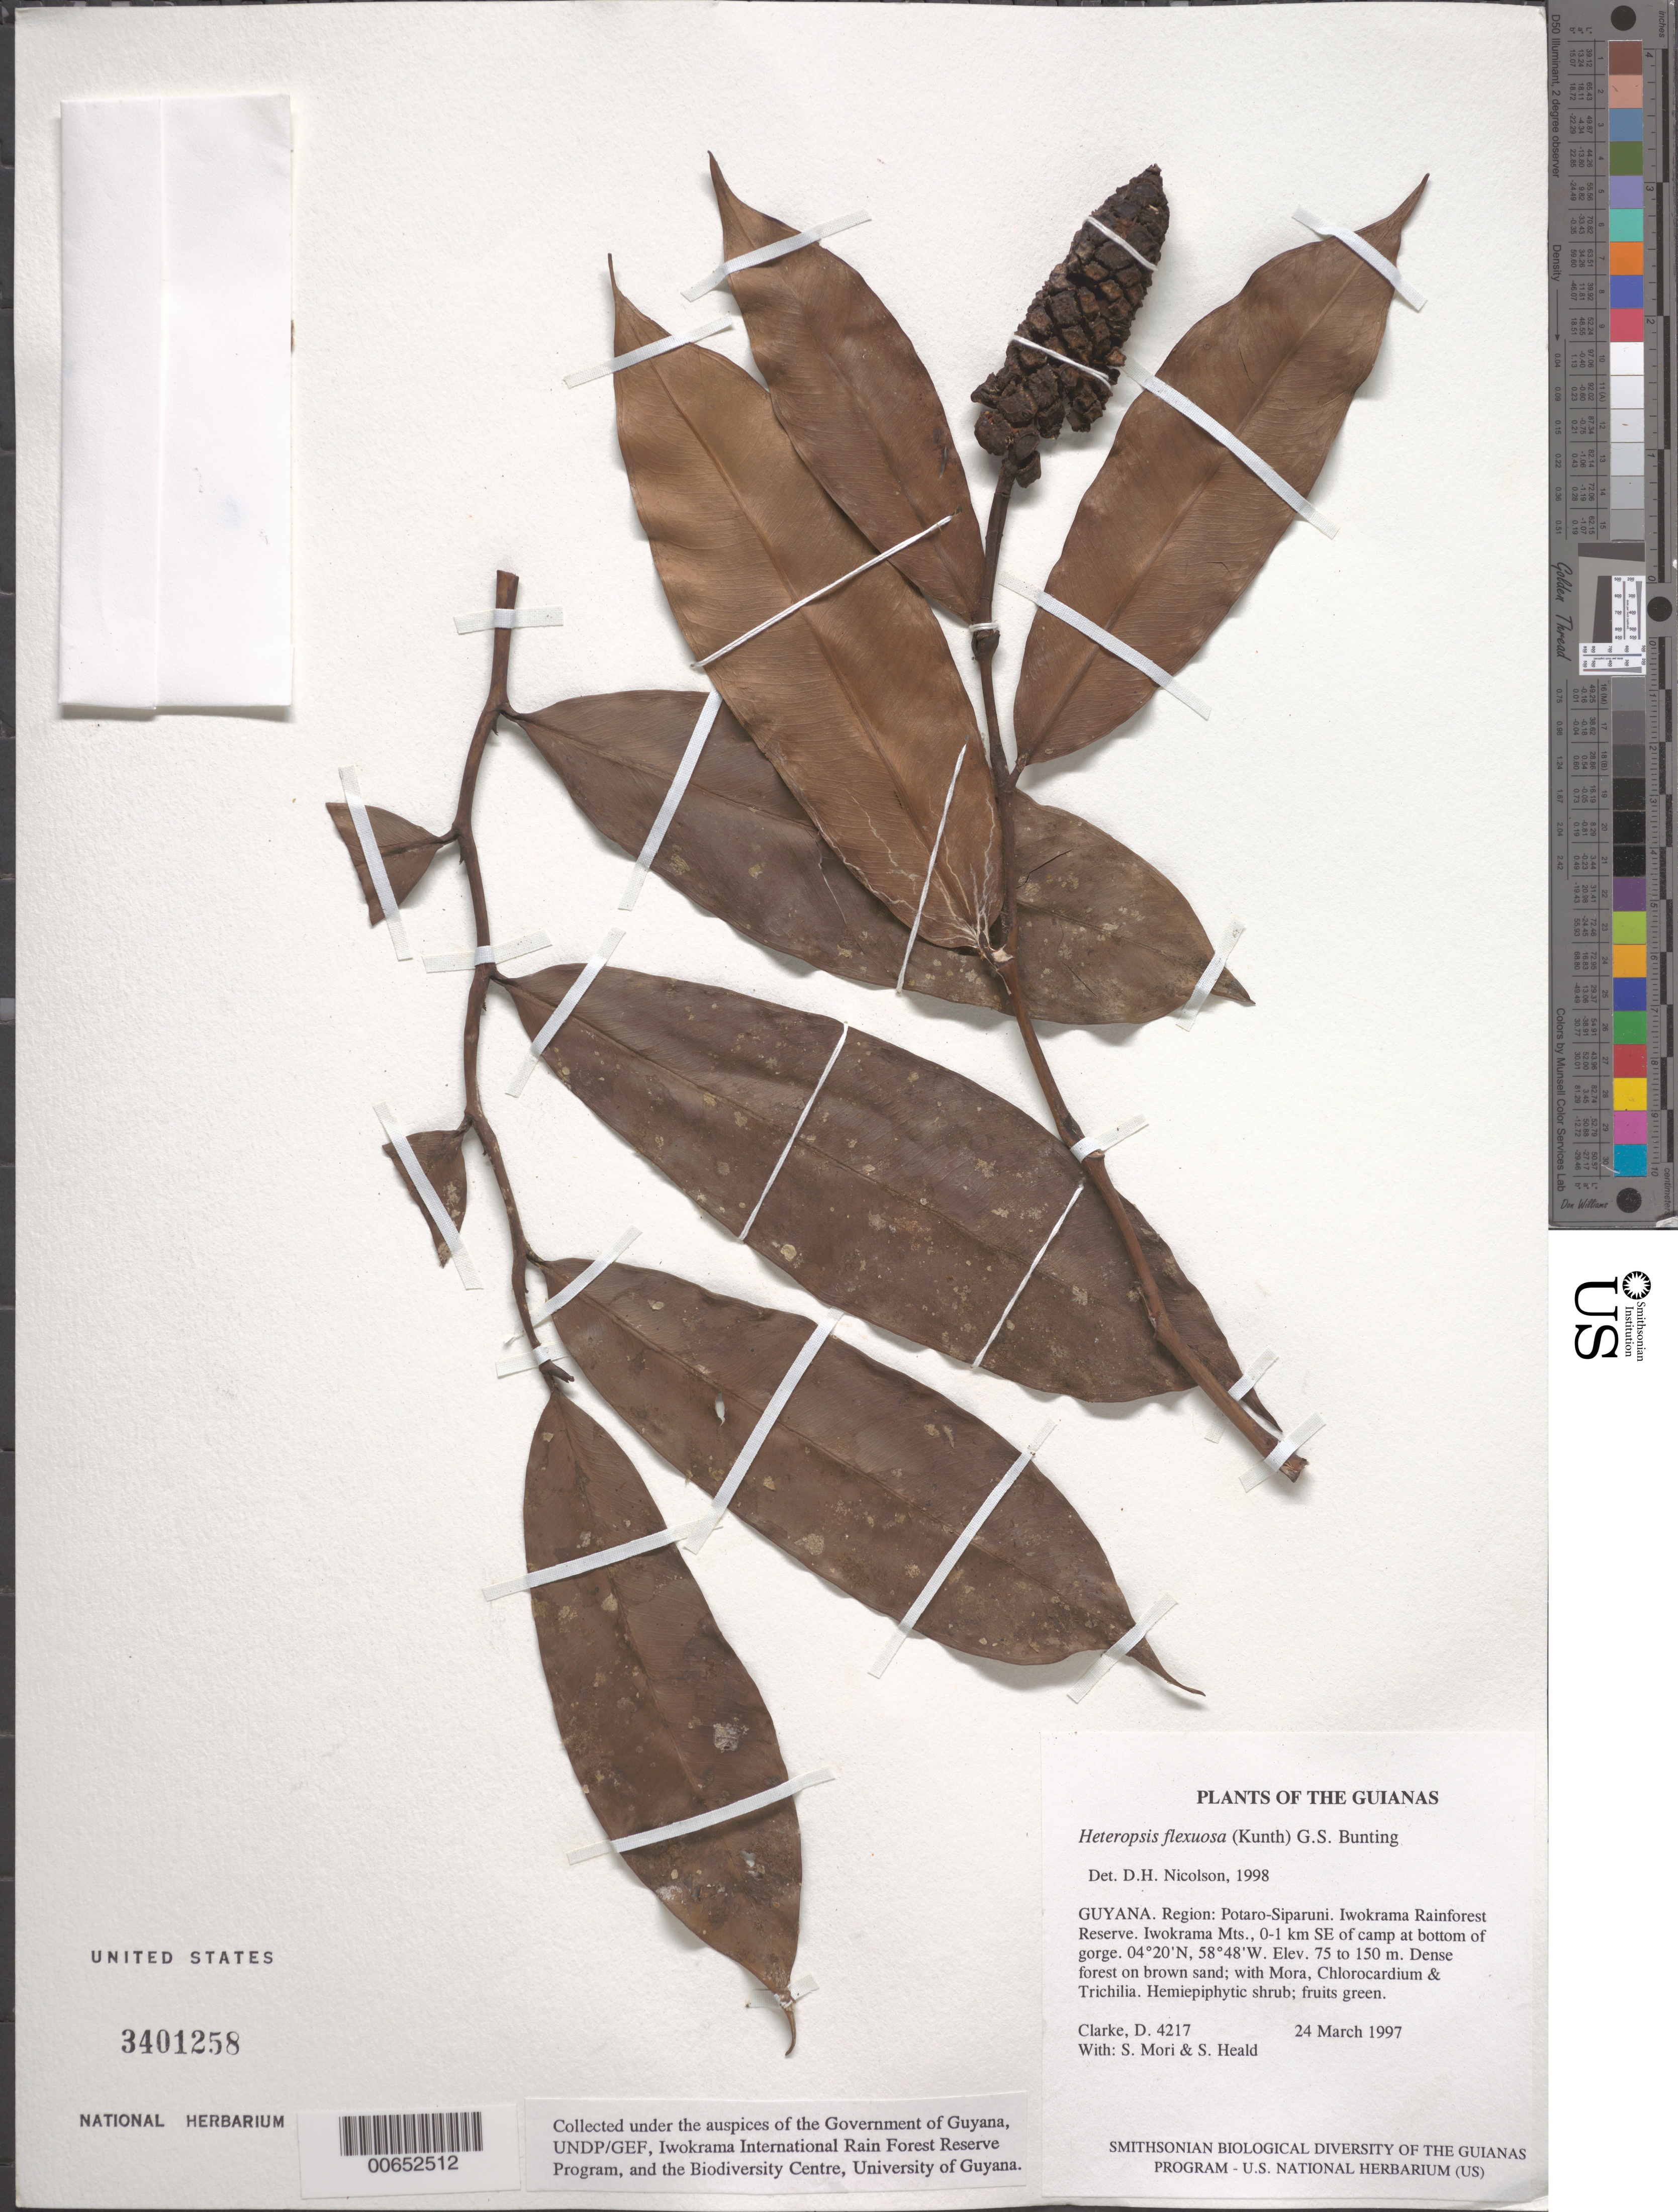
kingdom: Plantae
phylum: Tracheophyta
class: Liliopsida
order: Alismatales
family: Araceae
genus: Heteropsis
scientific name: Heteropsis flexuosa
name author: (Kunth) G.S. Bunting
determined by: Nicolson, Dan H.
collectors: H. D. Clarke, S. Mori & S. Heald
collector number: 4217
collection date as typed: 24 March 1997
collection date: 1997-03-24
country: Guyana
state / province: Potaro-Siparuni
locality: Iwokrama Rainforest Reserve. Iwokrama Mts., 0-1 km SE of camp at bottom of gorge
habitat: Dense forest on brown sand; with Mora, Chlorocardium & Trichilia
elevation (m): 75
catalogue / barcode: US 3401258